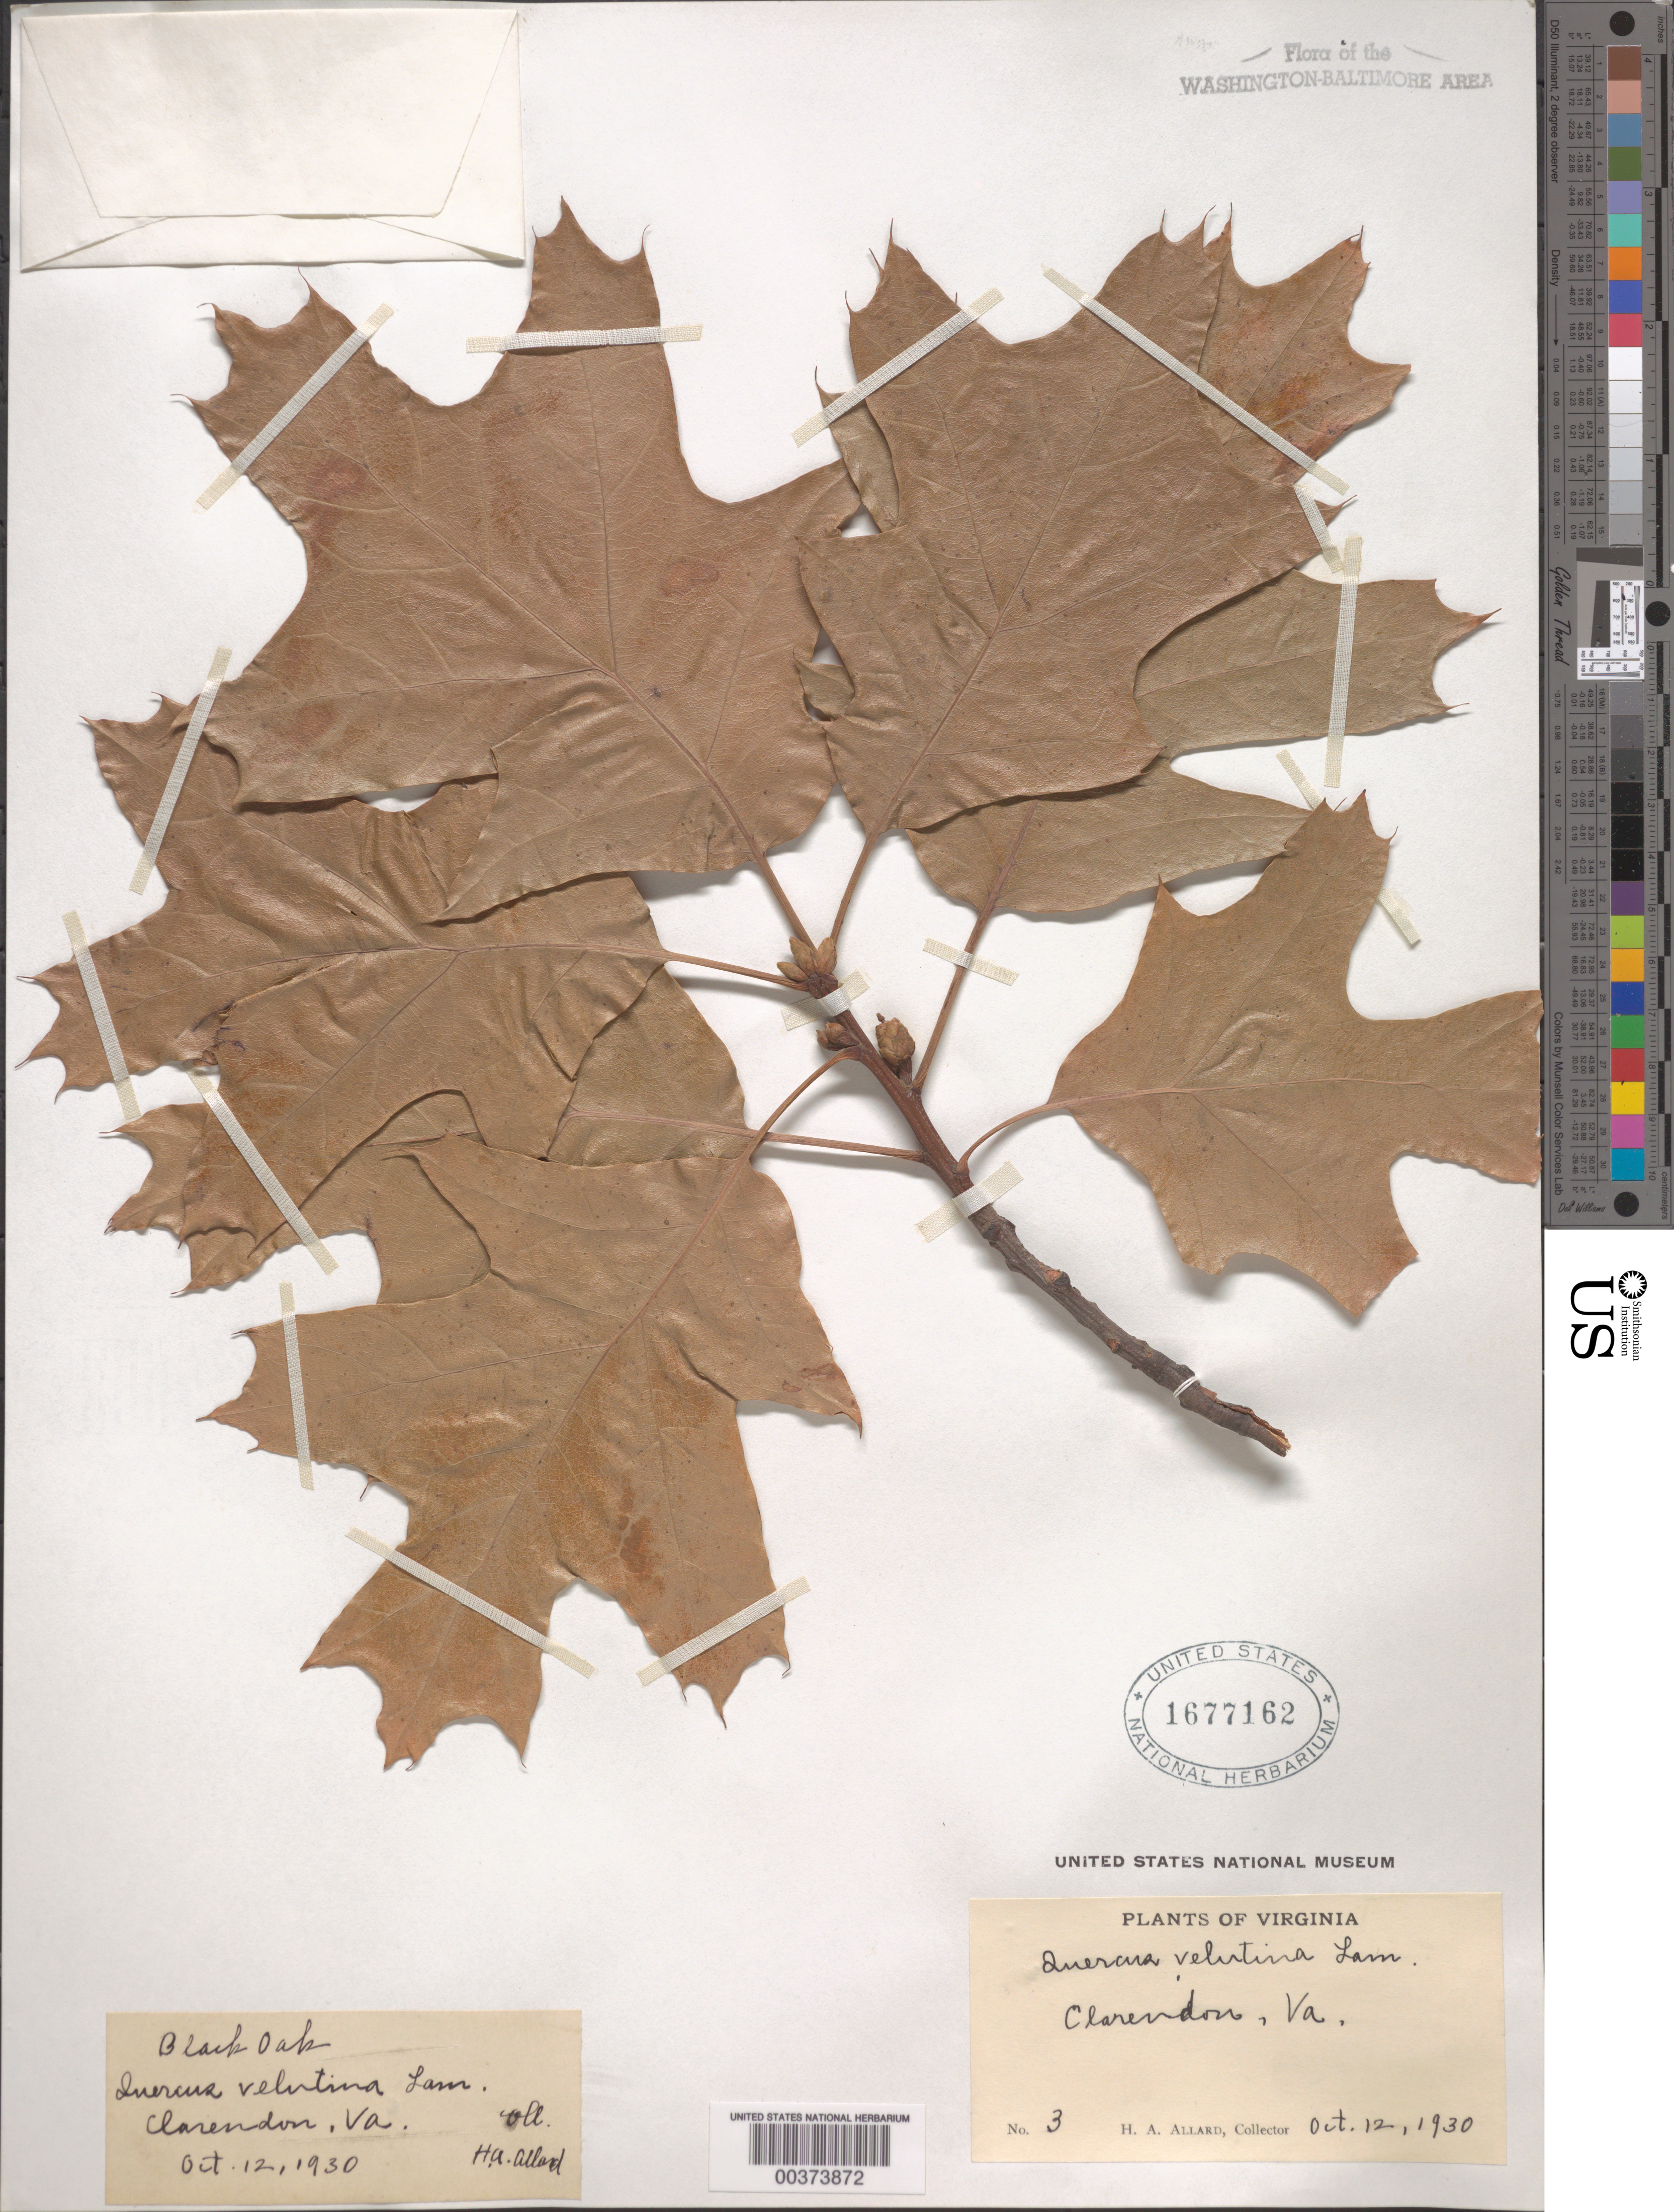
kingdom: Plantae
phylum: Tracheophyta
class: Magnoliopsida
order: Fagales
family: Fagaceae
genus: Quercus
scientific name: Quercus velutina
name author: Lam.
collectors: H. A. Allard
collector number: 3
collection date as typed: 12 Oct 1930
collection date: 1930-10-12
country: United States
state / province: Virginia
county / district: Arlington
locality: Clarendon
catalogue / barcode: US 1677162